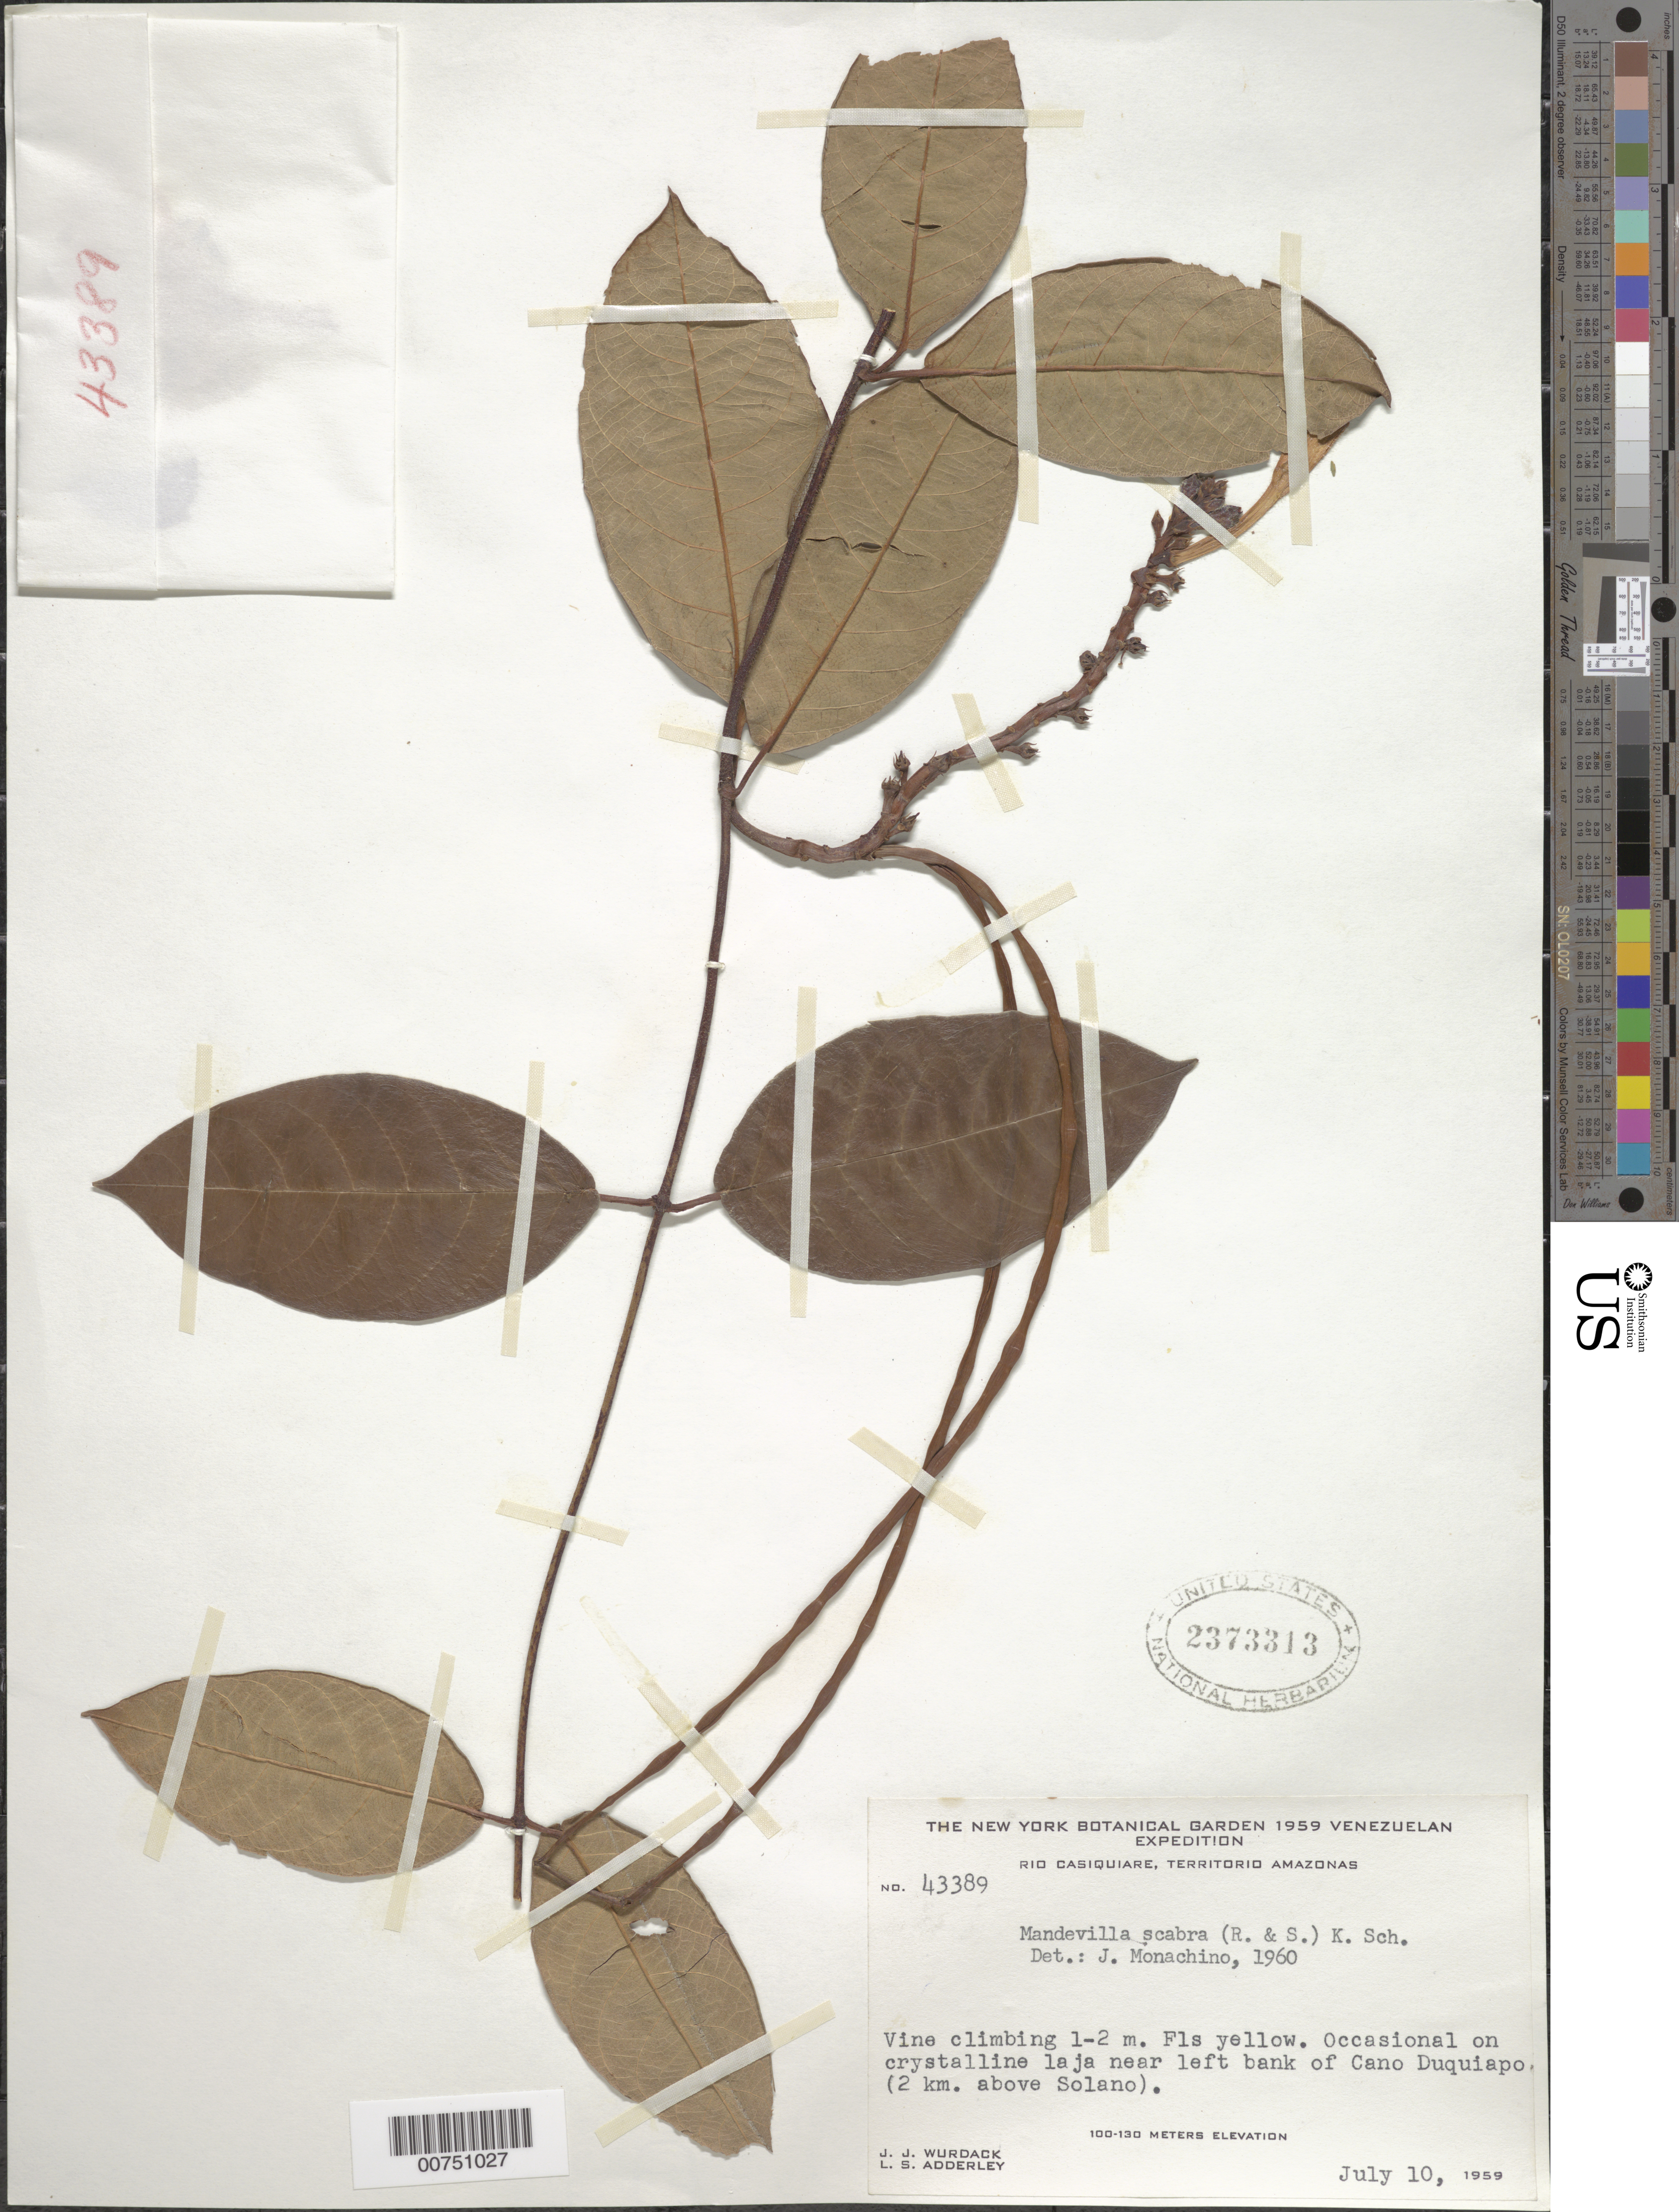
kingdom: Plantae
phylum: Tracheophyta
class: Magnoliopsida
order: Gentianales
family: Apocynaceae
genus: Mandevilla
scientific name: Mandevilla scabra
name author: (Hoffmanns. ex Roem. & Schult.) K. Schum.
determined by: Monachino, J. V.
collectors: J. J. Wurdack & L. S. Adderley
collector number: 43389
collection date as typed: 10-Jul-59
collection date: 1959-07-10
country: Venezuela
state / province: Amazonas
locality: Río Casiquiare, near left bank of Caño Duquiapo (2km above Solano)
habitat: Crystalline laja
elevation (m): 100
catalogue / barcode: US 2373313